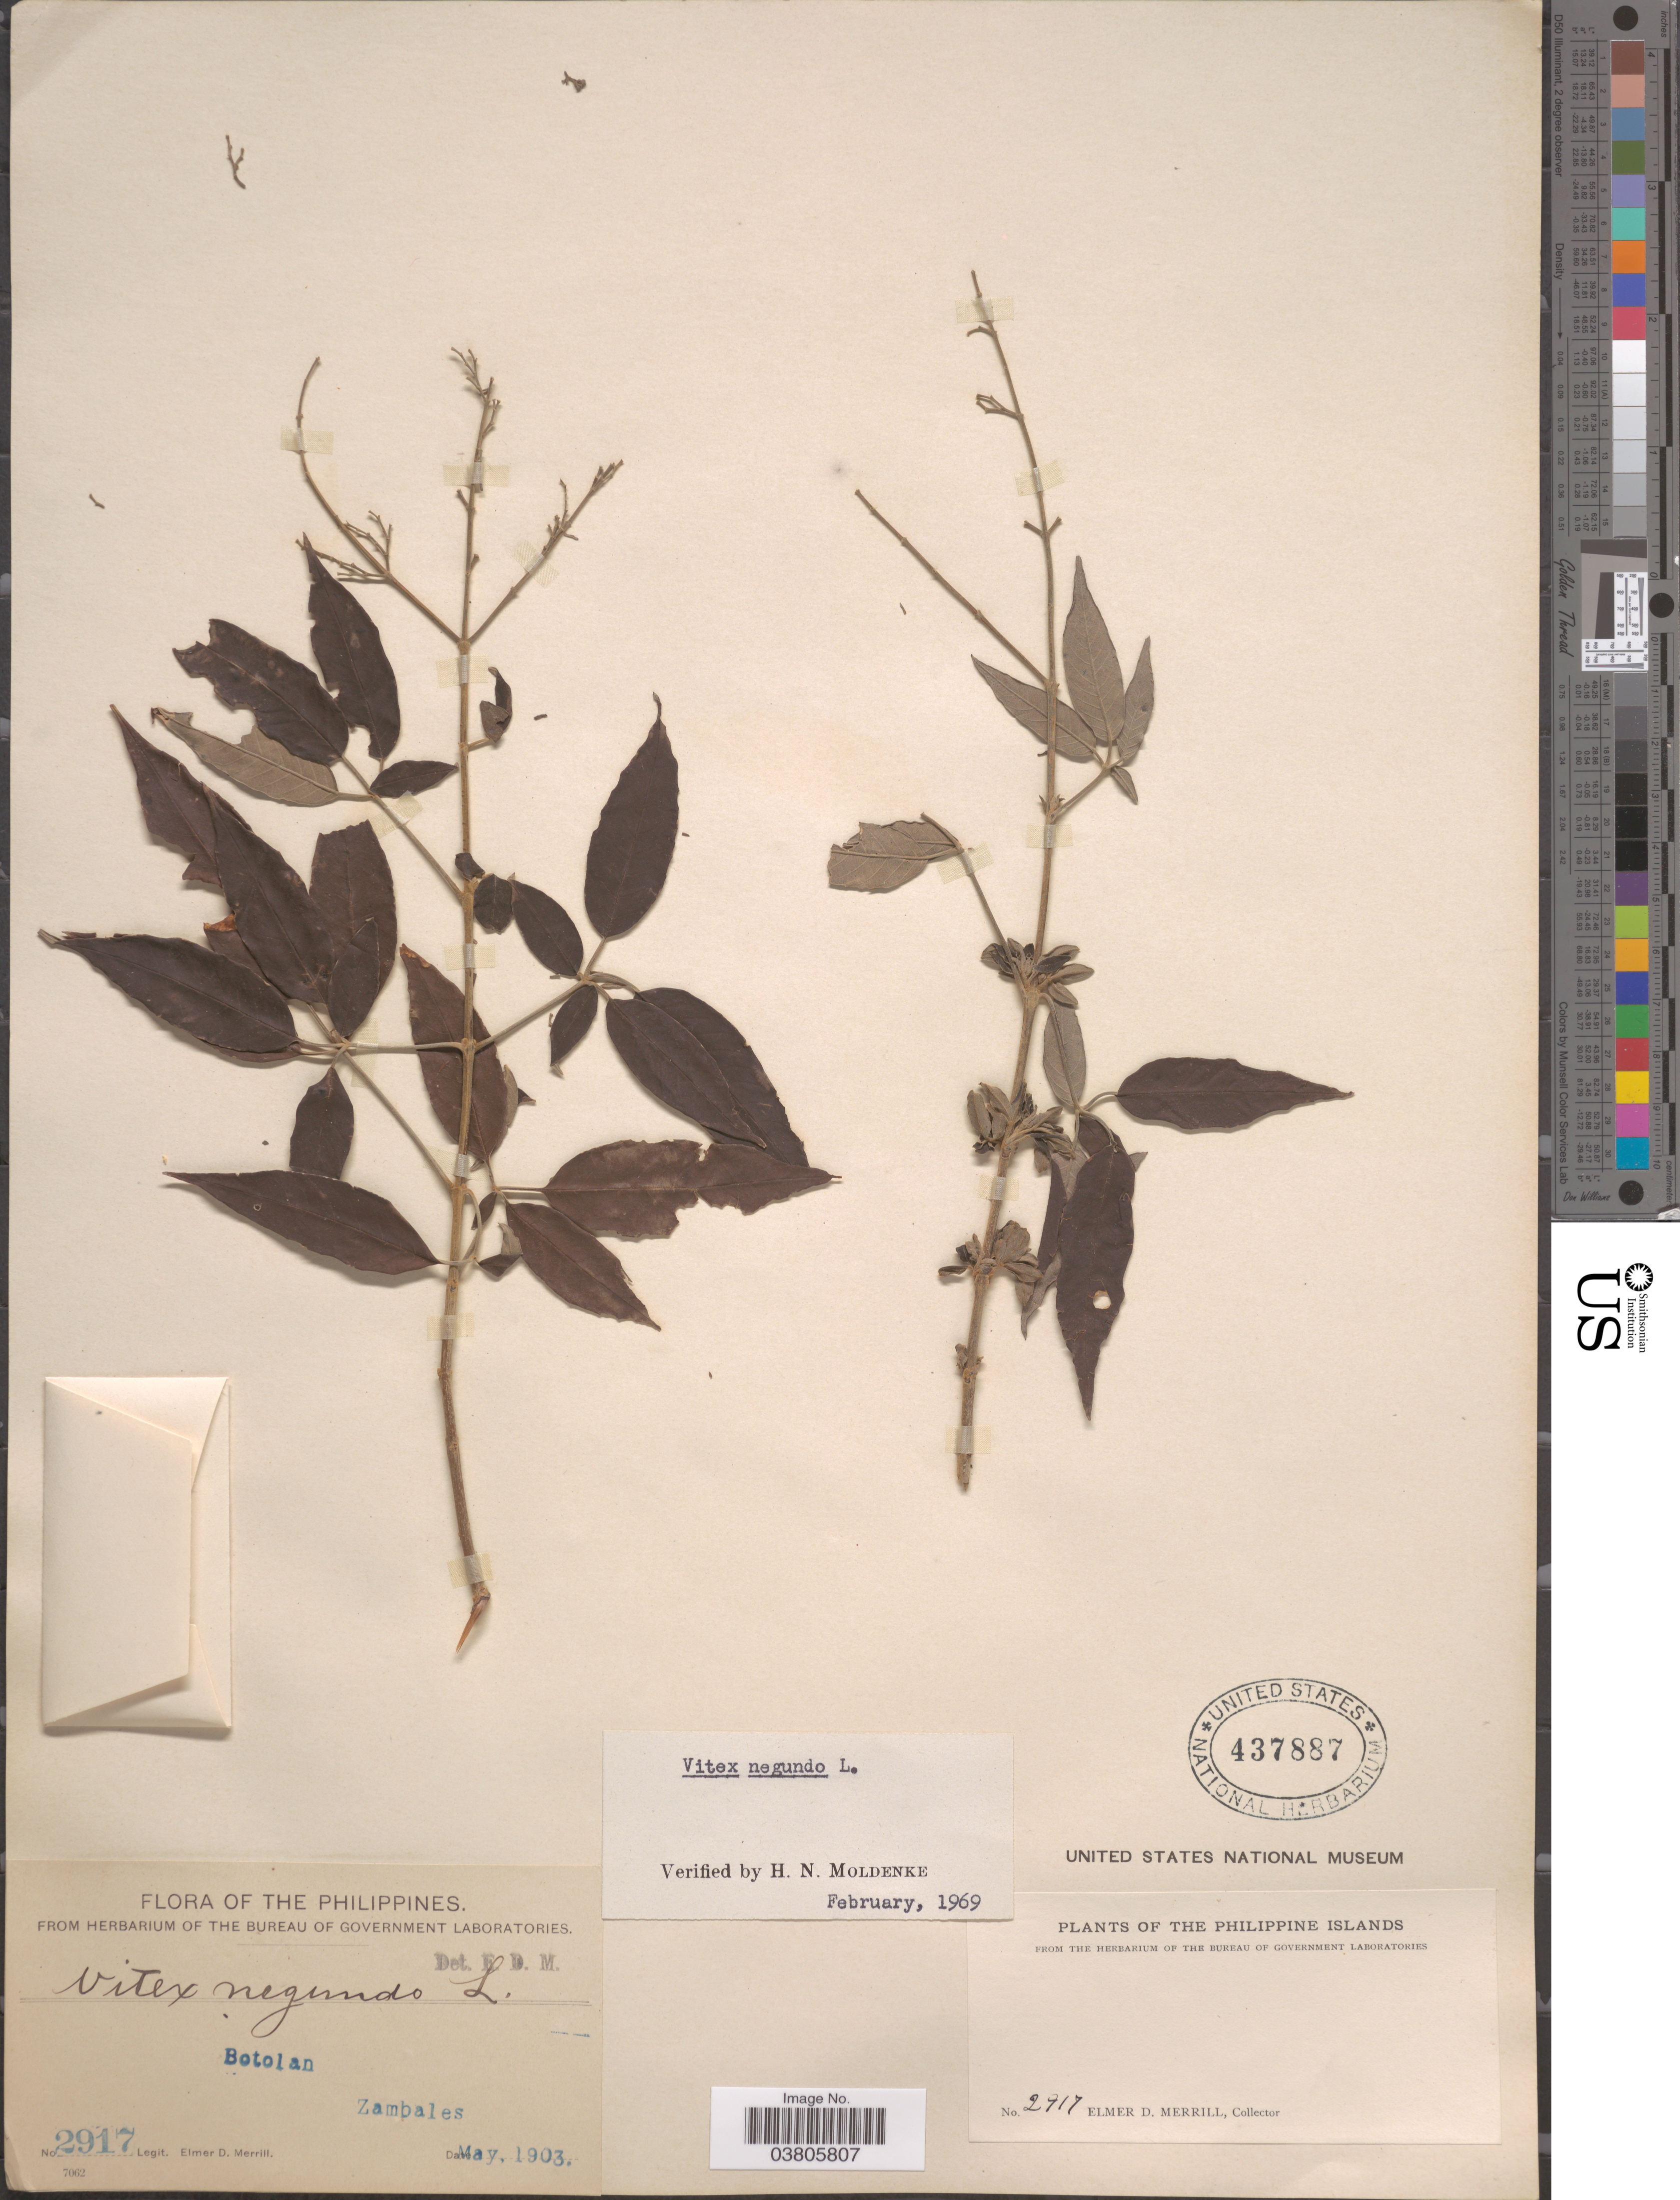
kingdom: Plantae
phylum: Tracheophyta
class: Magnoliopsida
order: Lamiales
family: Lamiaceae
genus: Vitex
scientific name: Vitex negundo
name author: L.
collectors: E. D. Merrill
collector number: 2917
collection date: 1903-05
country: Philippines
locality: Philippine Islands. Botolan, Zambales.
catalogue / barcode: US 437887